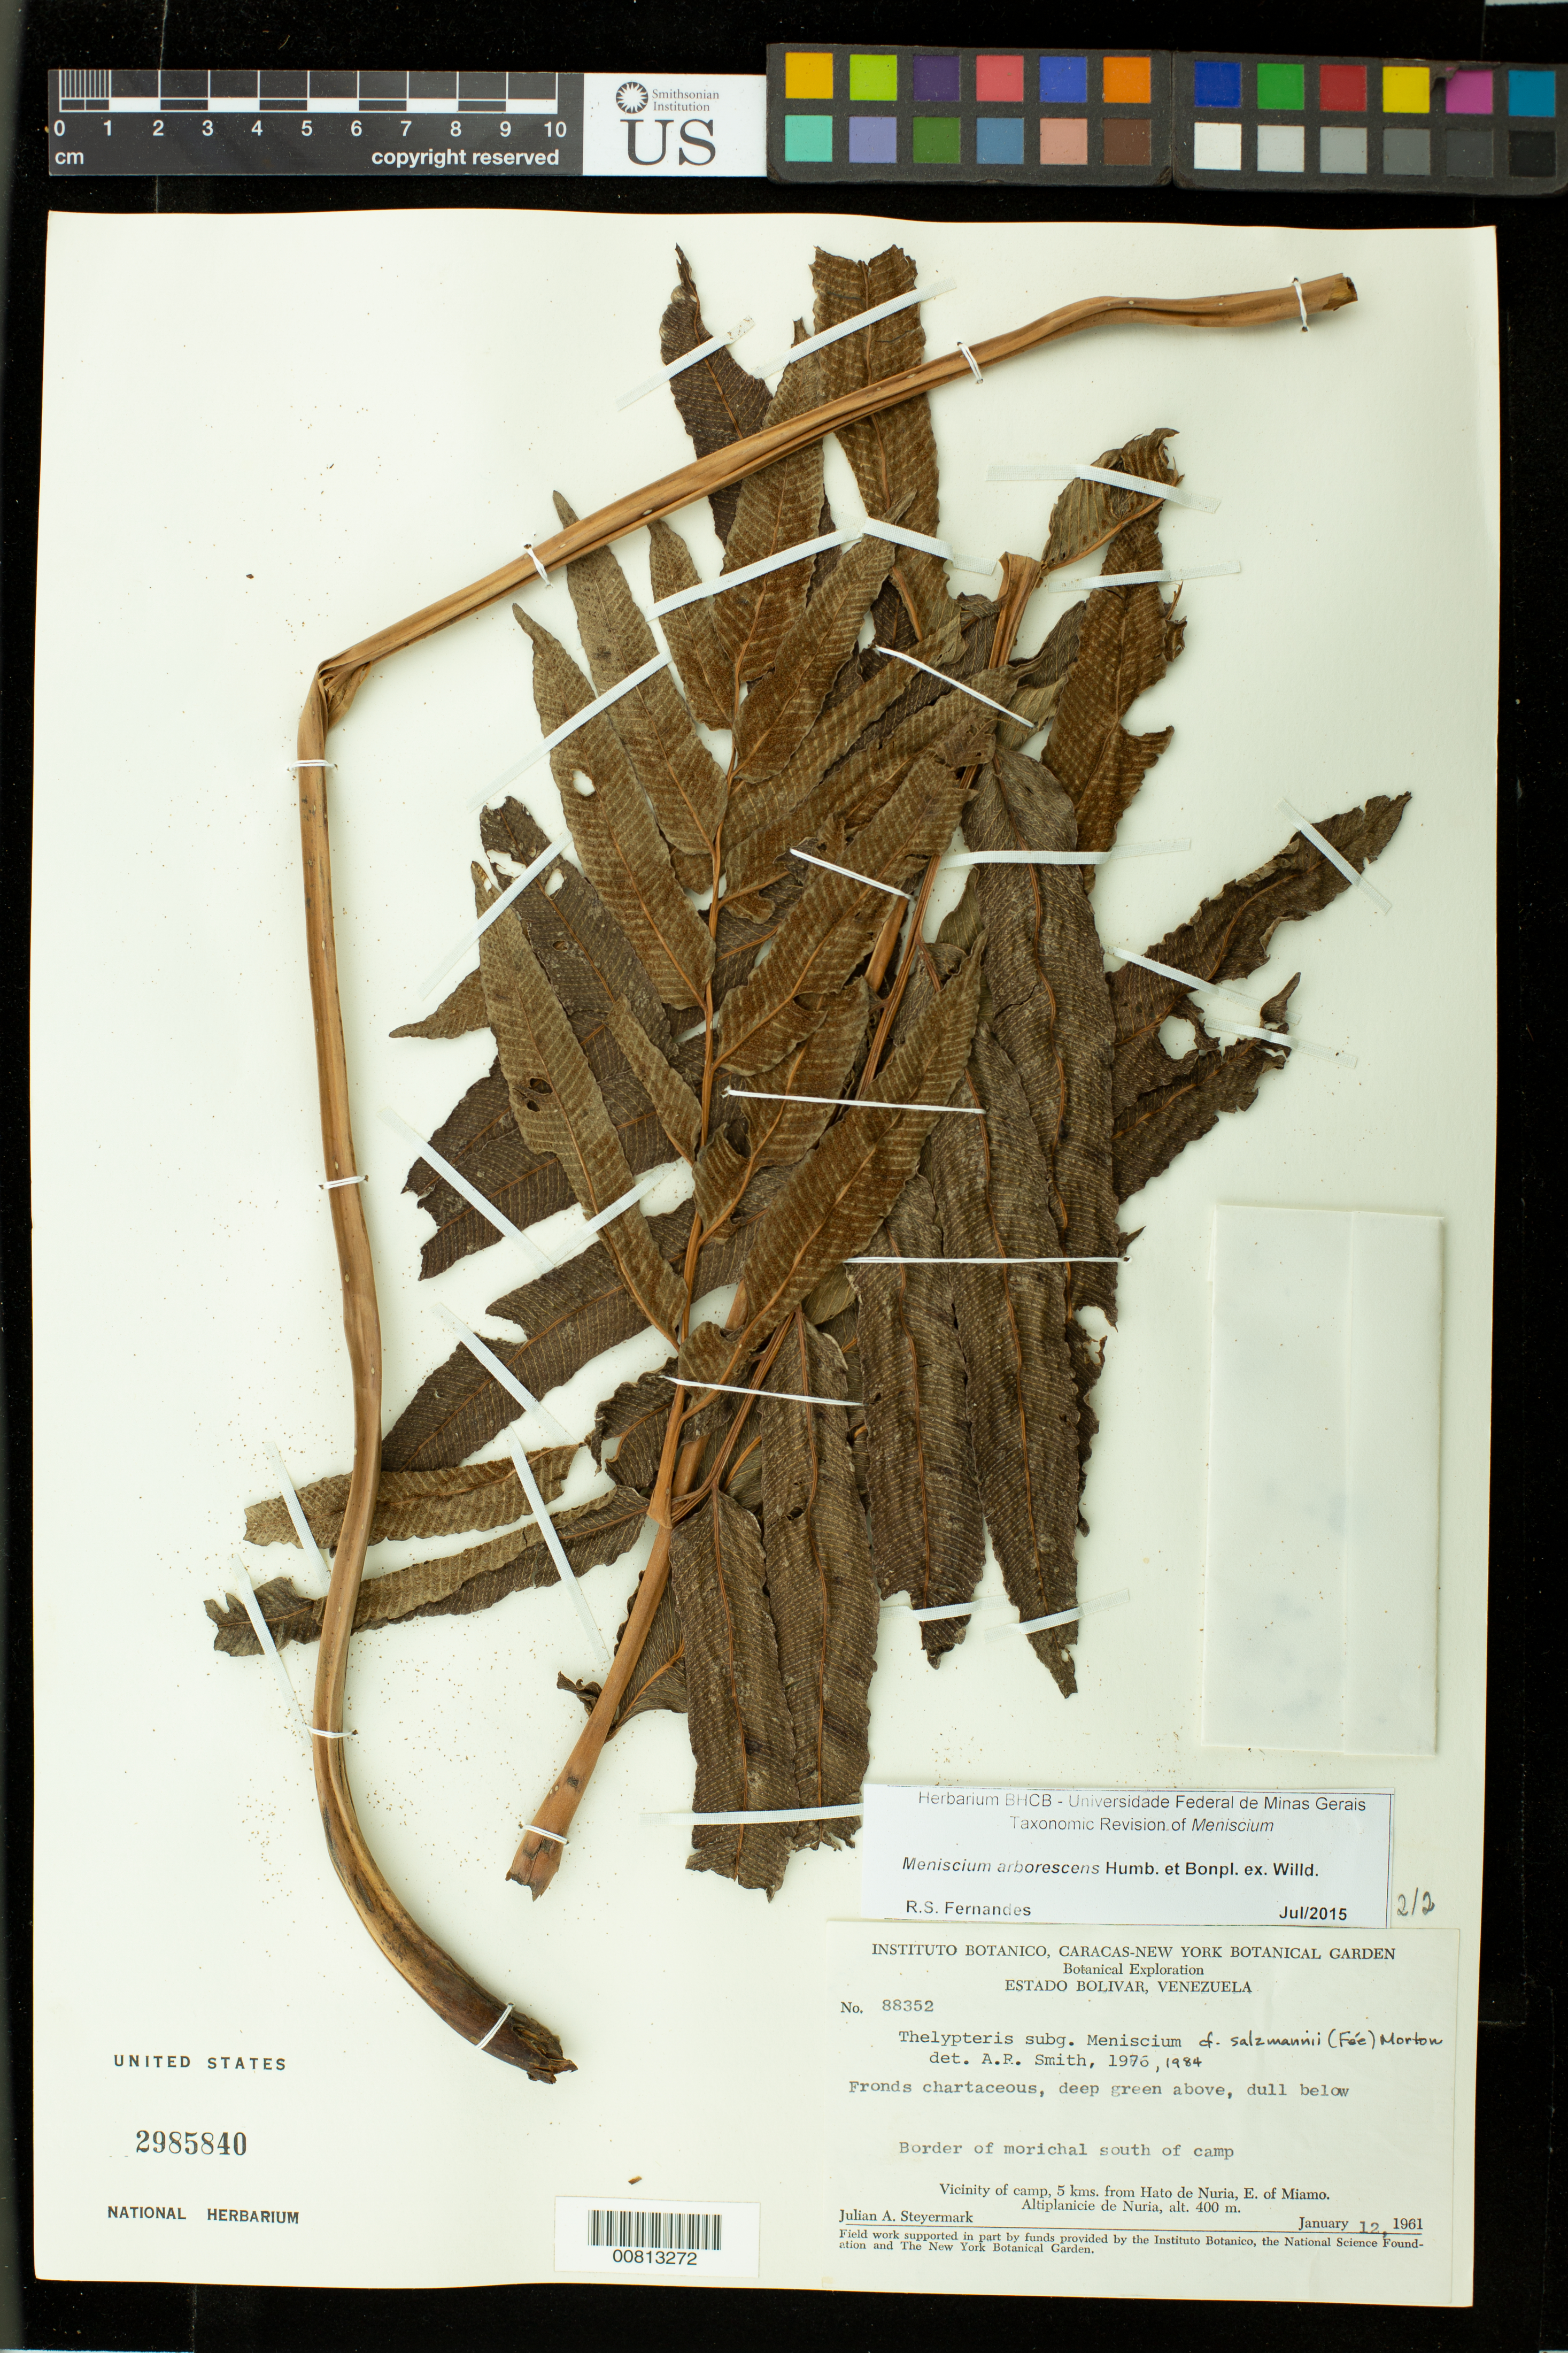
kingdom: Plantae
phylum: Tracheophyta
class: Polypodiopsida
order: Polypodiales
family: Thelypteridaceae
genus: Meniscium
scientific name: Meniscium arborescens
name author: Humb. & Bonpl. ex Willd.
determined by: Fernandes, R. S.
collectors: J. Steyermark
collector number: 88352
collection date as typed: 12-Jan-61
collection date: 1961-01-12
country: Venezuela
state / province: Bolívar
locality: Hato de Nuria, 5 km from; E of Miamo, Altiplanicie de Nuria, vic of camp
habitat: Border of morichal S of camp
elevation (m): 400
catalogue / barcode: US 2985840